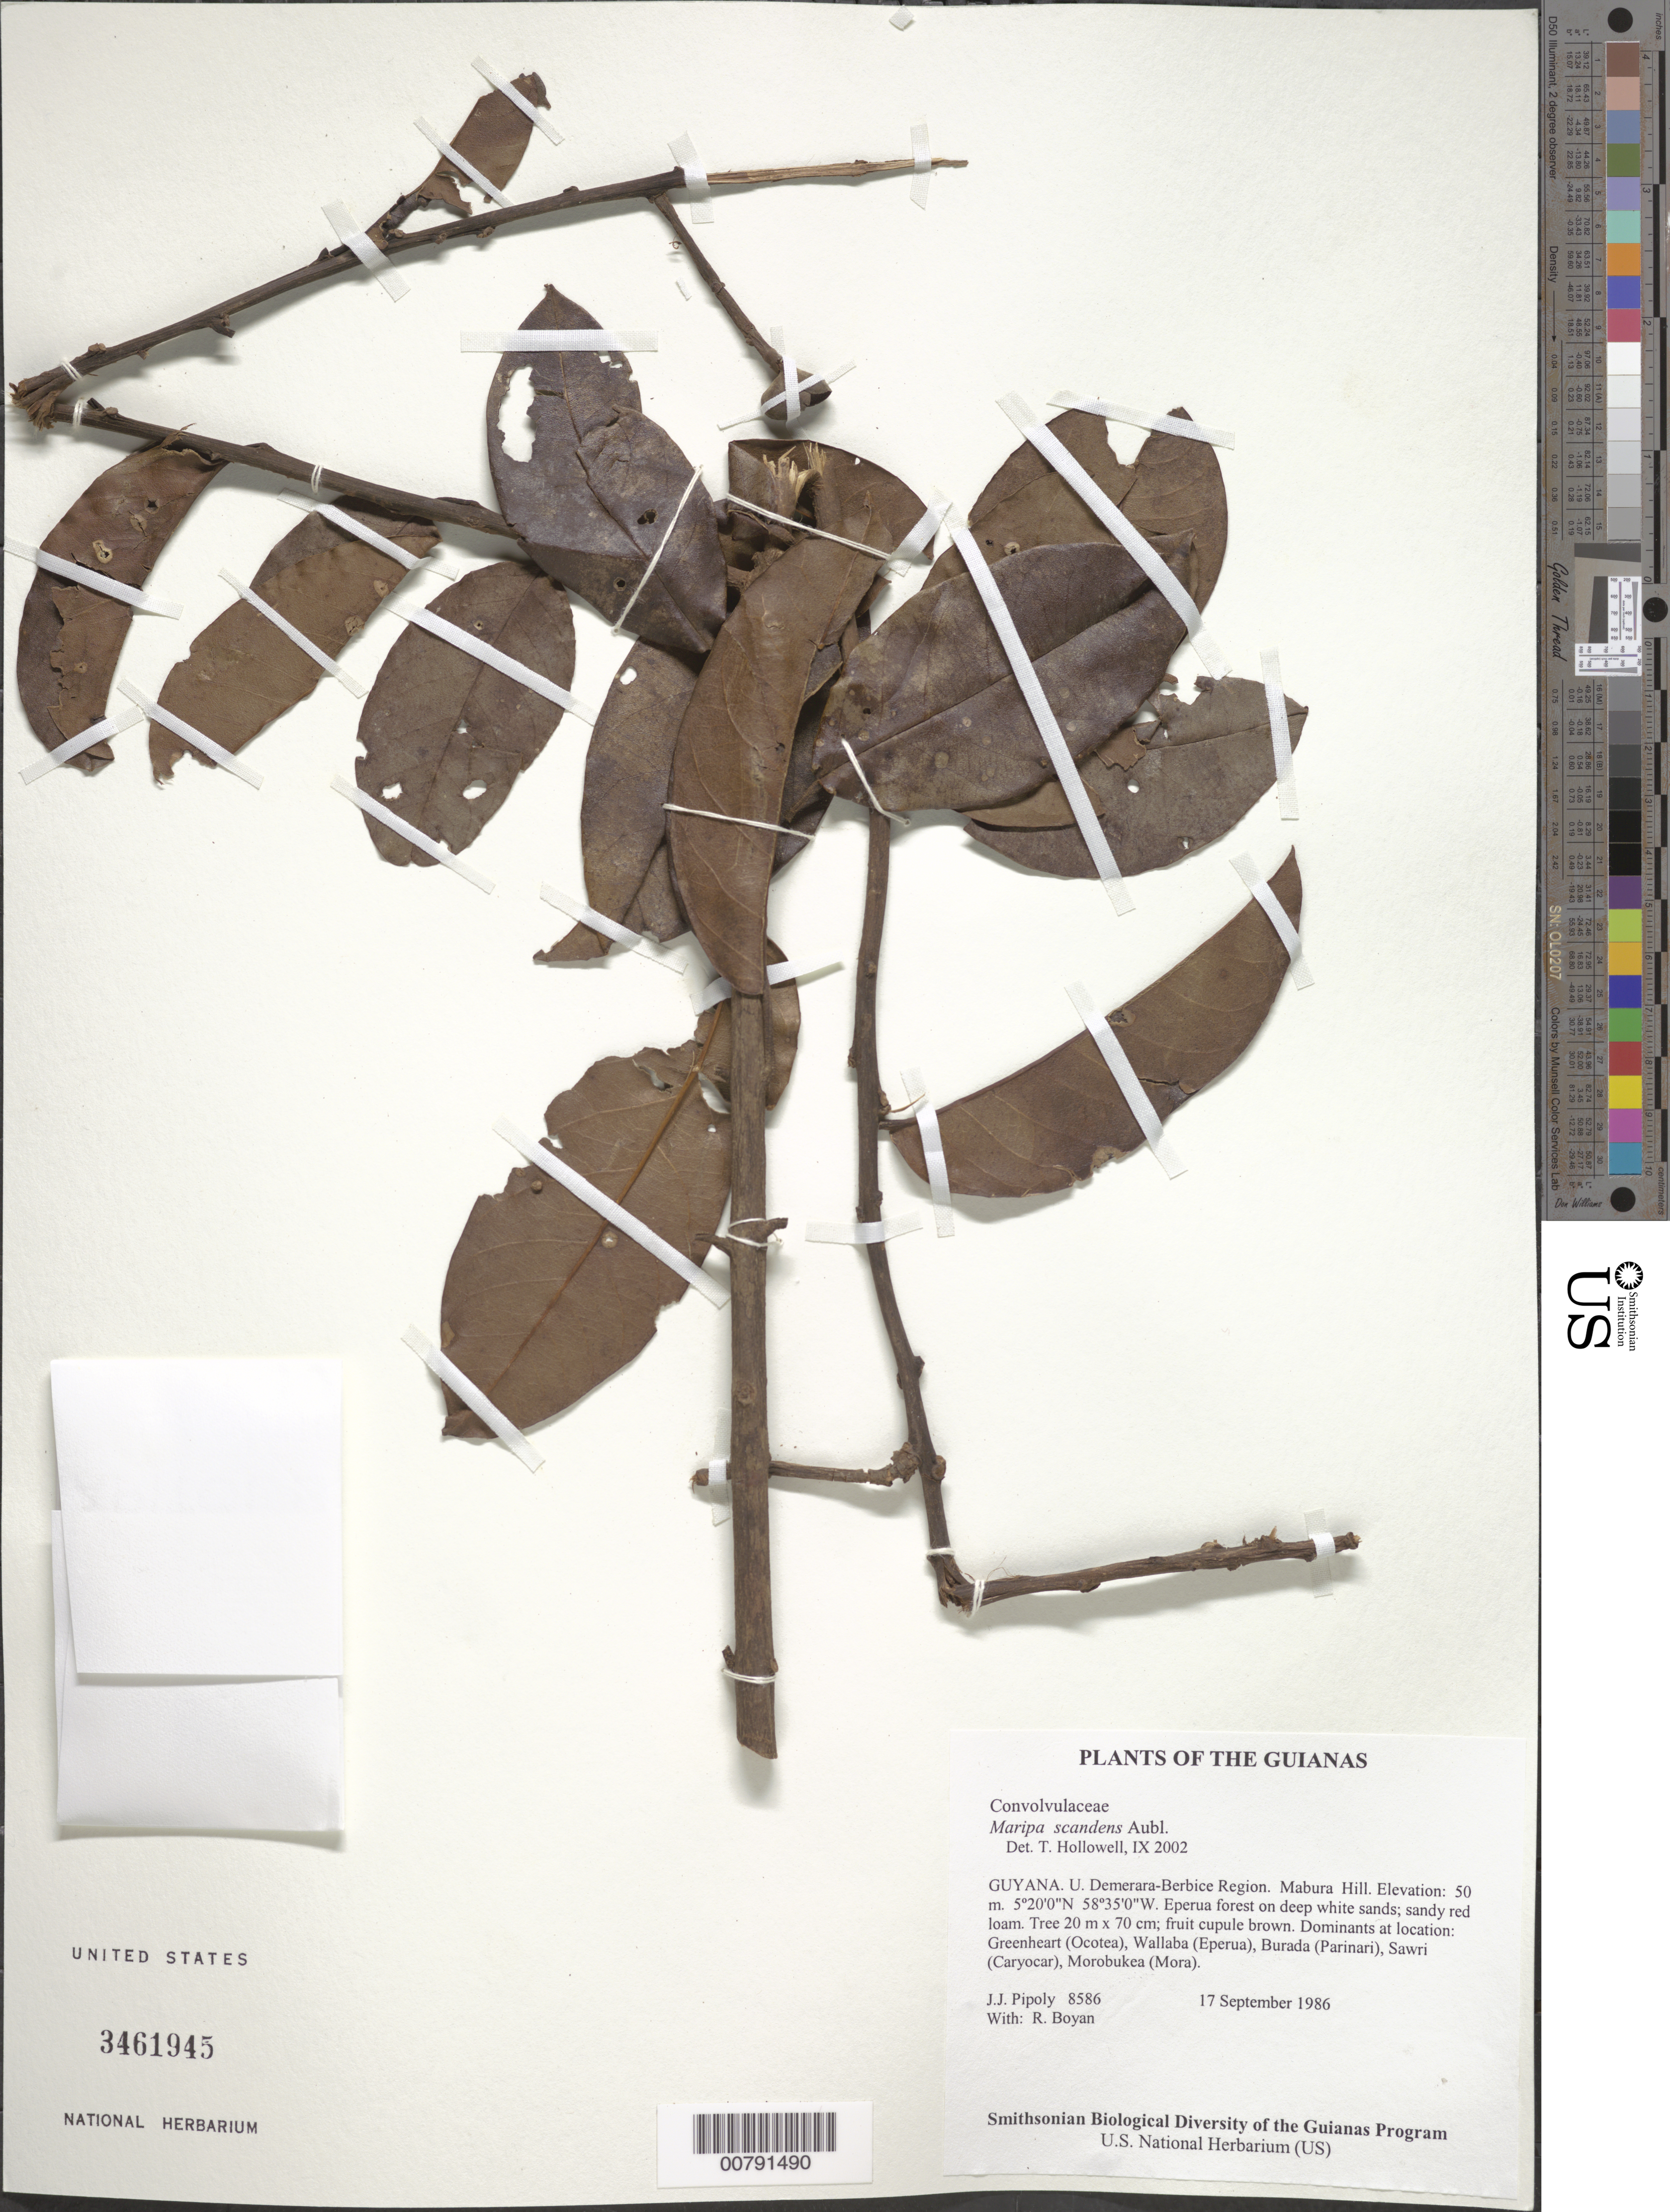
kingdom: Plantae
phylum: Tracheophyta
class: Magnoliopsida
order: Solanales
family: Convolvulaceae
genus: Maripa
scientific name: Maripa scandens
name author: Aubl.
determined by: Hollowell, T. H., (BOT), Smithsonian Institution - National Museum of Natural History (UNITED STATES)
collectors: J. J. Pipoly & R. Boyan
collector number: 8586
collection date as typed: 17 September 1986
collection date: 1986-09-17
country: Guyana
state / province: U. Demerara-Berbice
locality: Mabura Hill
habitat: Eperua forest on deep white sands; sandy red loam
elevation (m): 50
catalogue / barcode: US 3461945